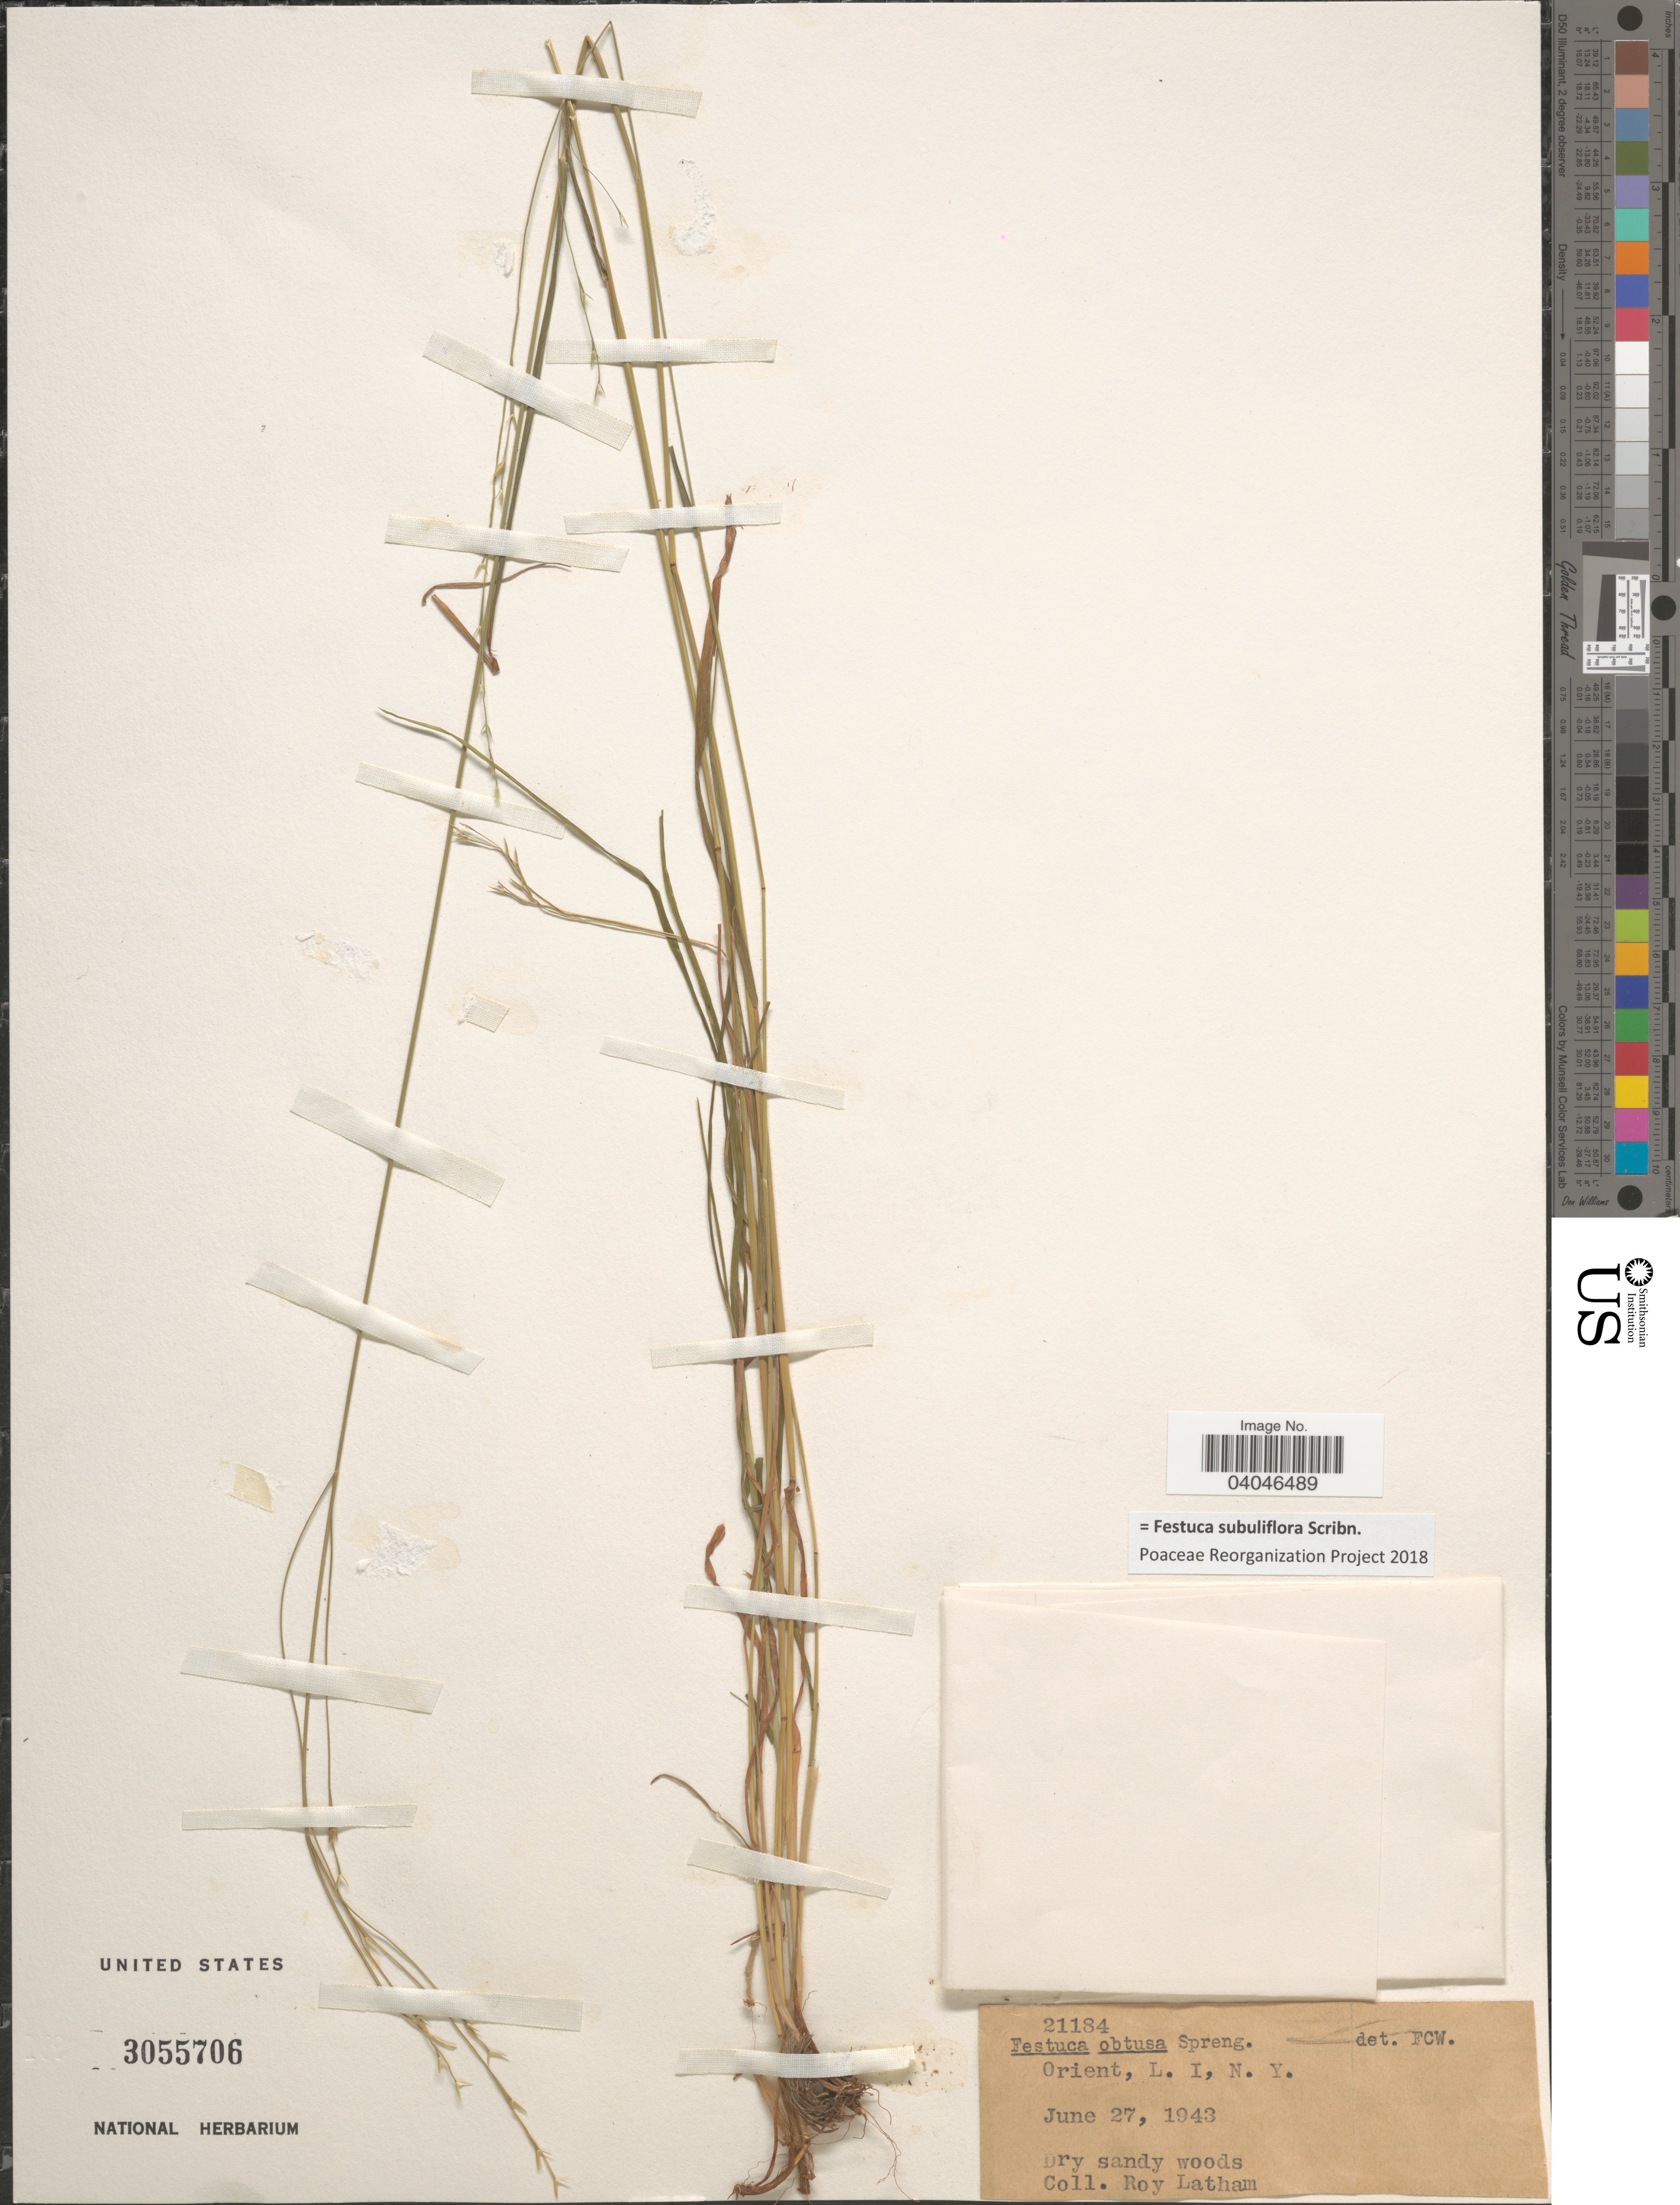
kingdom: Plantae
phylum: Tracheophyta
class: Liliopsida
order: Poales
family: Poaceae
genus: Festuca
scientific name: Festuca subuliflora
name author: Scribn.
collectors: R. Latham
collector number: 21184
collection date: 1943-06-27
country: United States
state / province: New York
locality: Orient, L.I.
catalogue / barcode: US 3055706